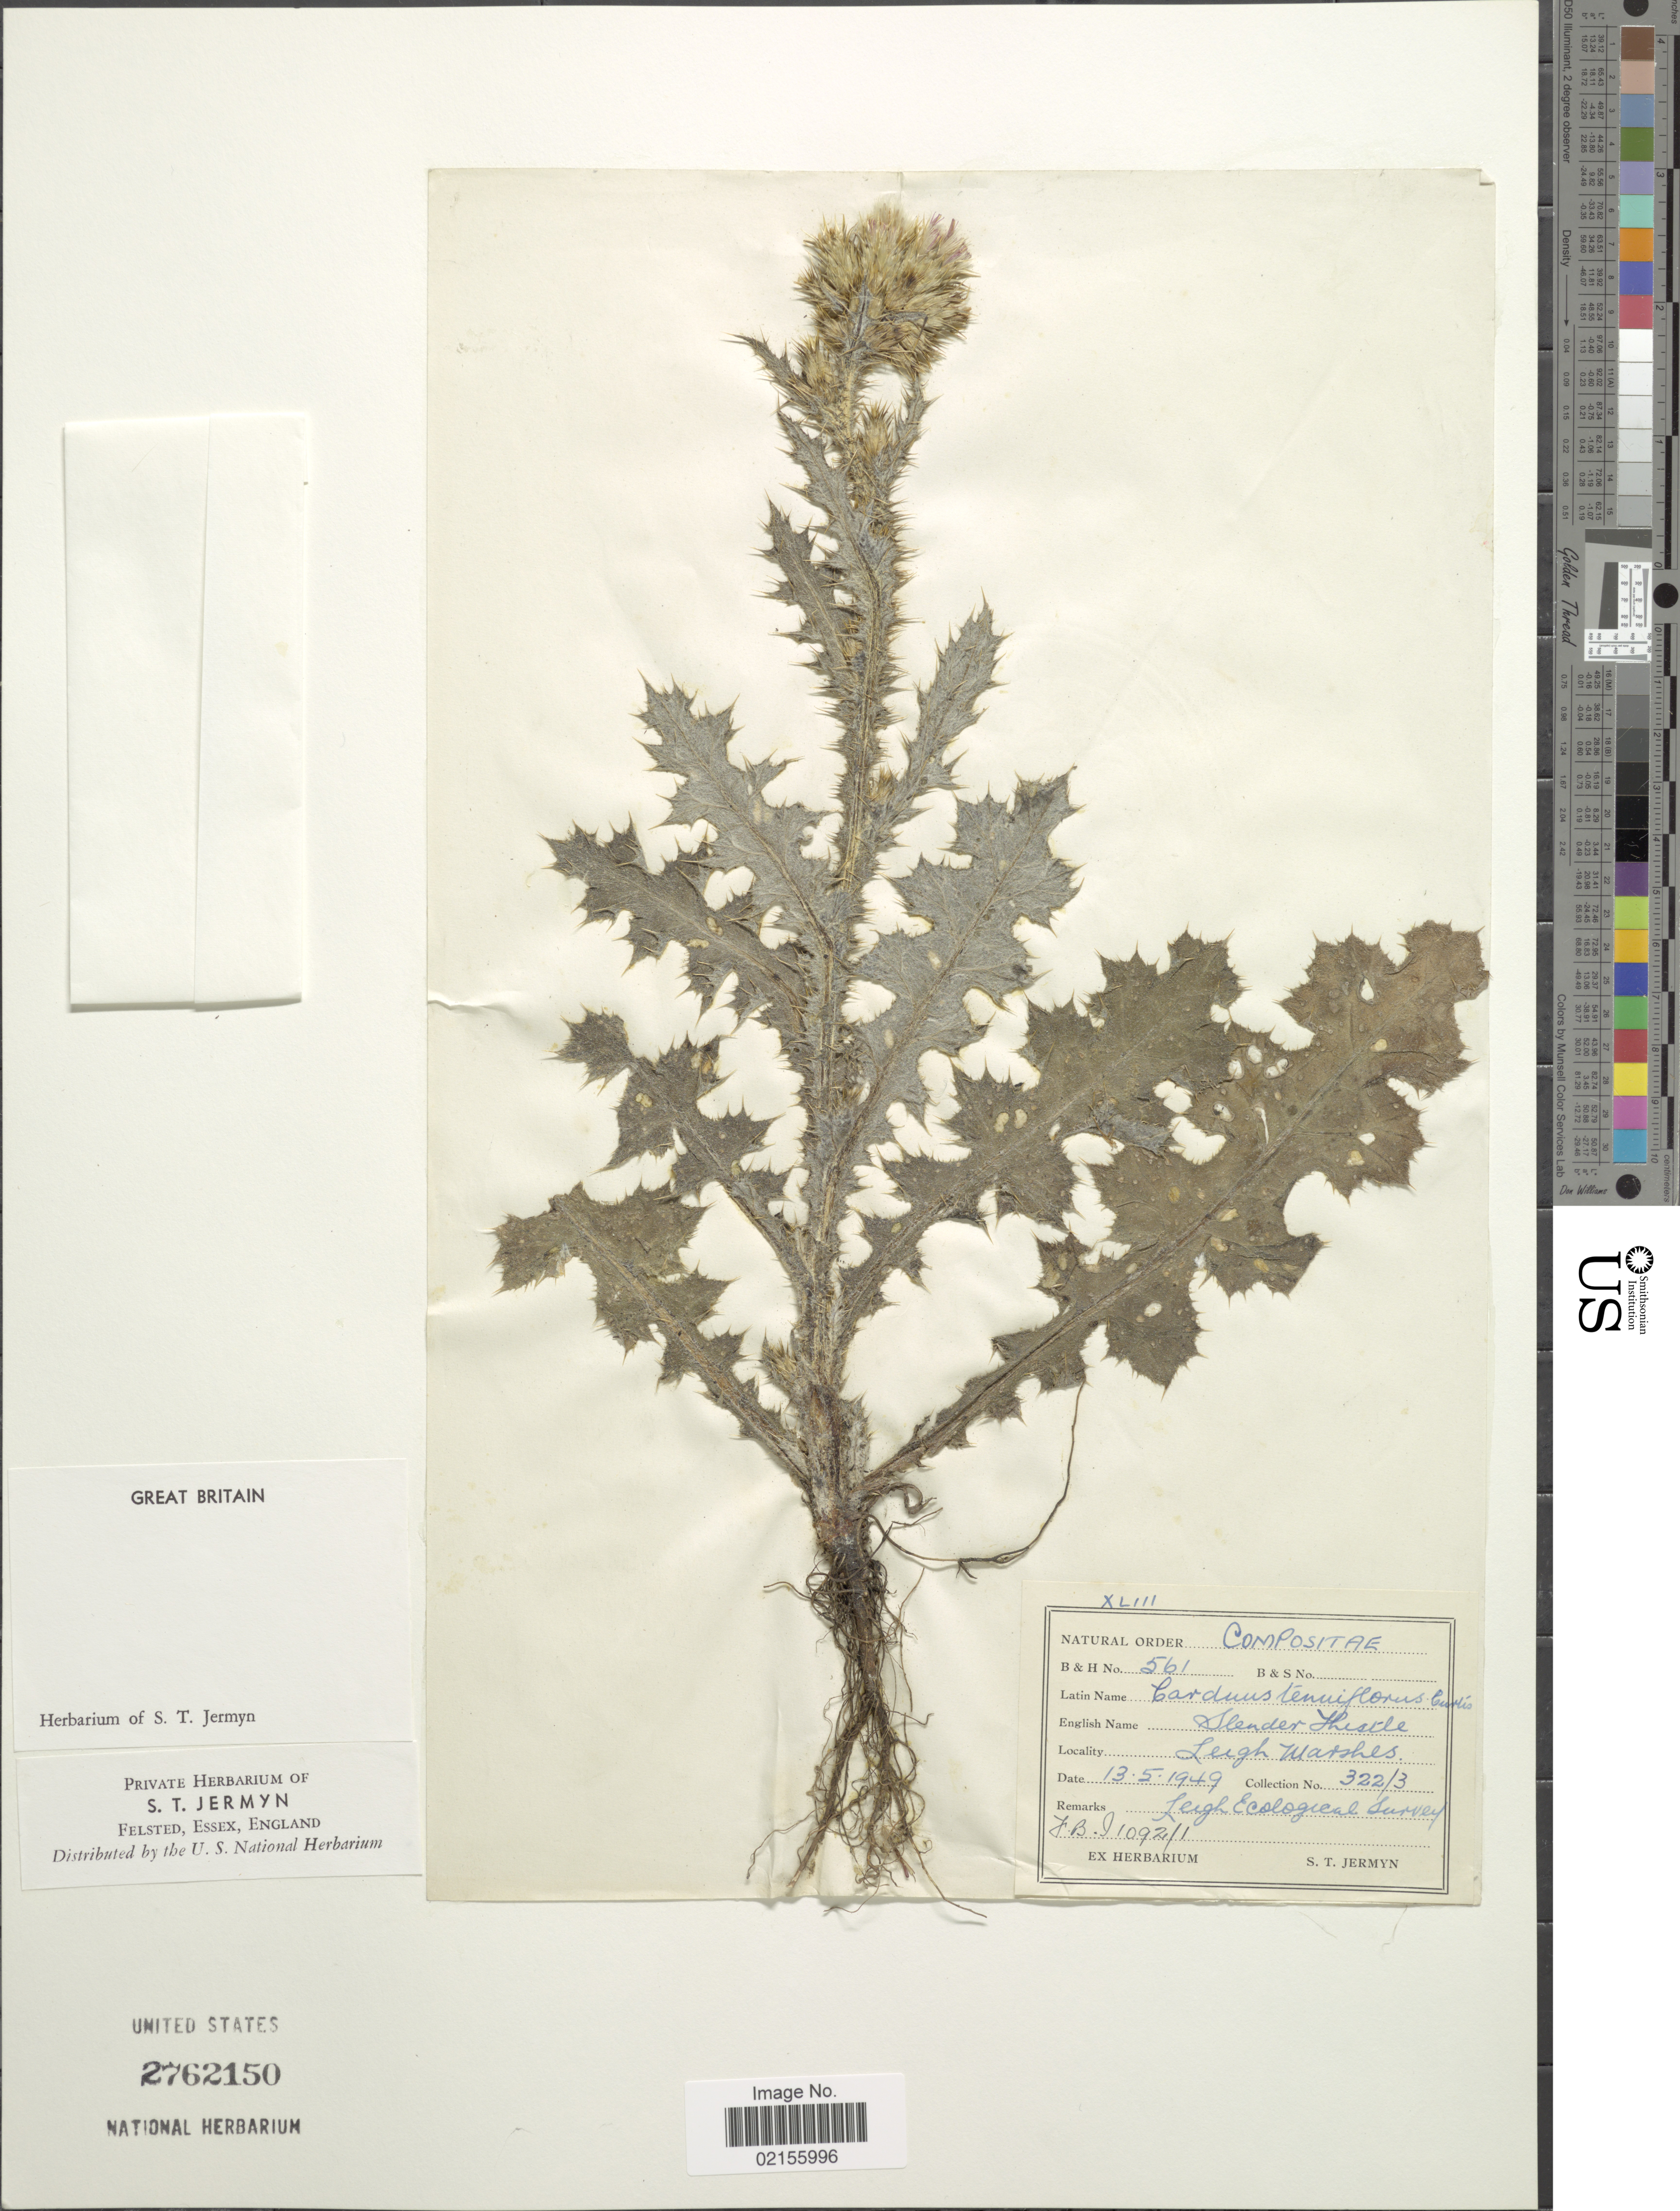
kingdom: Plantae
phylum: Tracheophyta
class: Magnoliopsida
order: Asterales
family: Asteraceae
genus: Carduus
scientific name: Carduus tenuiflorus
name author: Curtis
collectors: S. Jermyn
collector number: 322/3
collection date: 1949-05-13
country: United Kingdom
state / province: England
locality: Great Britain, leih Marshes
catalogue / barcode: US 2762150